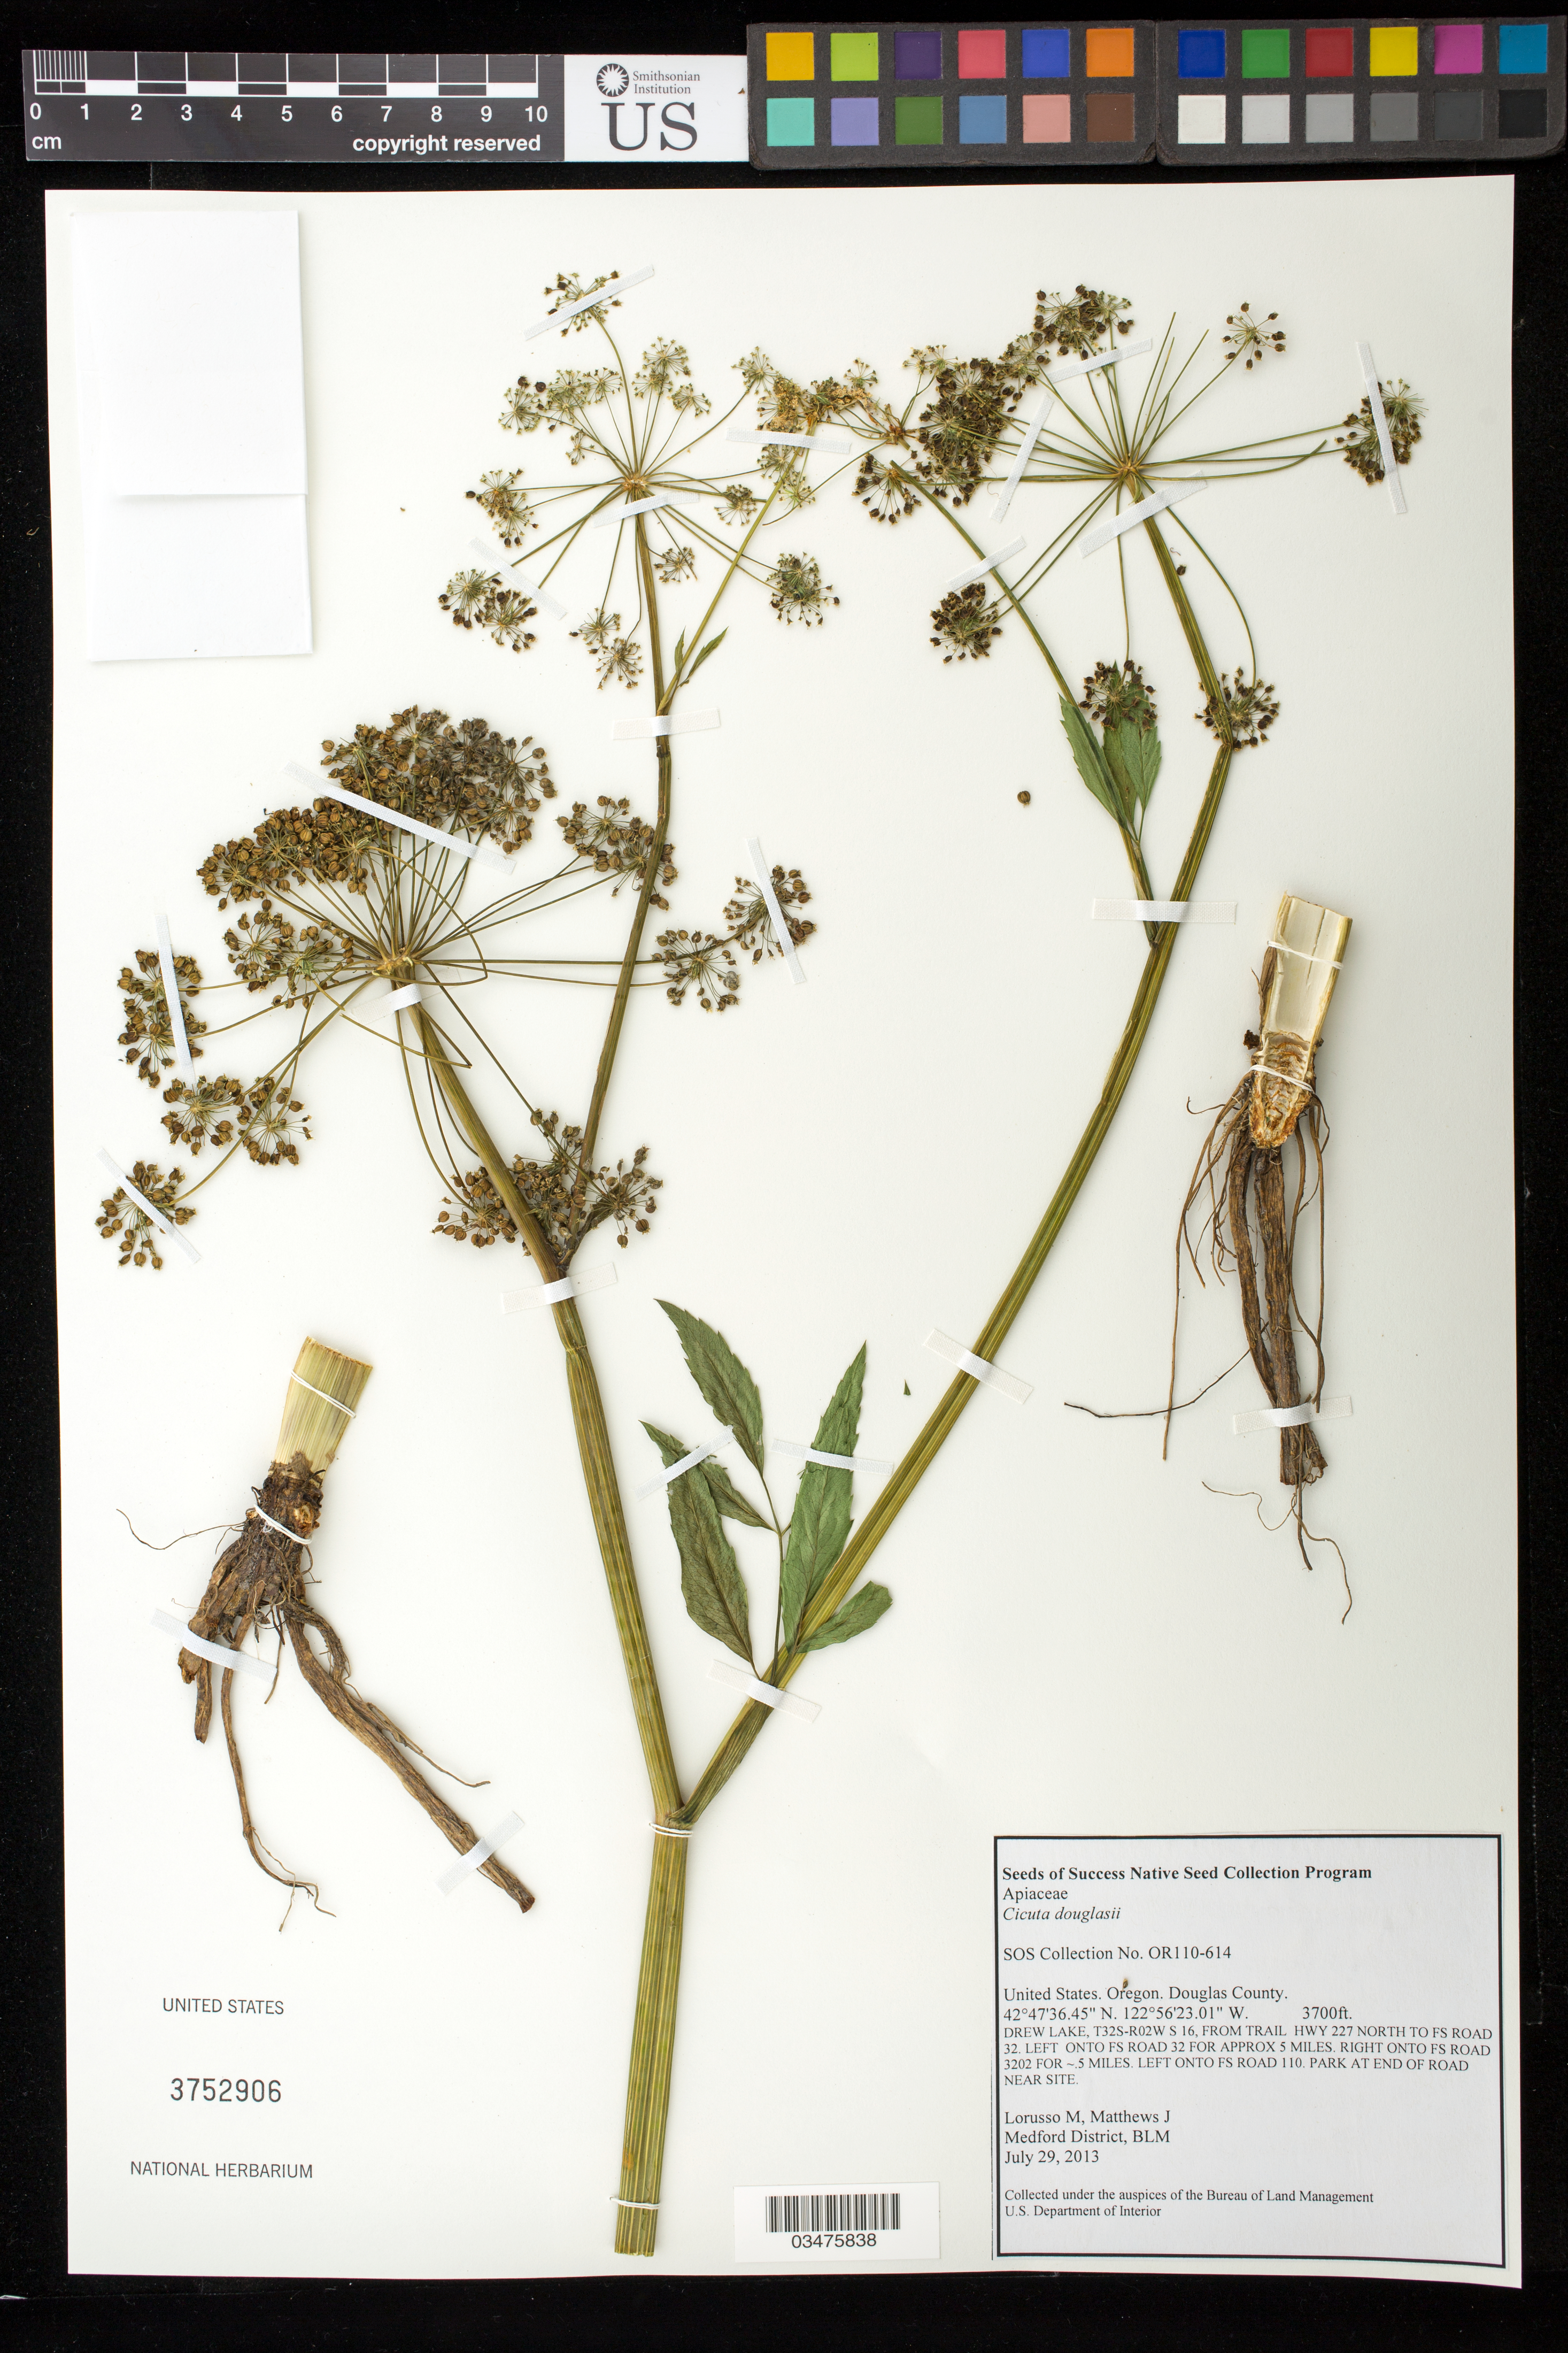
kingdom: Plantae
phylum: Tracheophyta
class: Magnoliopsida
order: Apiales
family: Apiaceae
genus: Cicuta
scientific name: Cicuta douglasii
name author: (DC.) J.M. Coult. & Rose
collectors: M. Lorusso & J. Matthews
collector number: OR110-614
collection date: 2013-07-29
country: United States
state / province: Oregon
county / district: Douglas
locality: Drew Lake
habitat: Vernal lakebed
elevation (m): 1128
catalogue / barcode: US 3752906